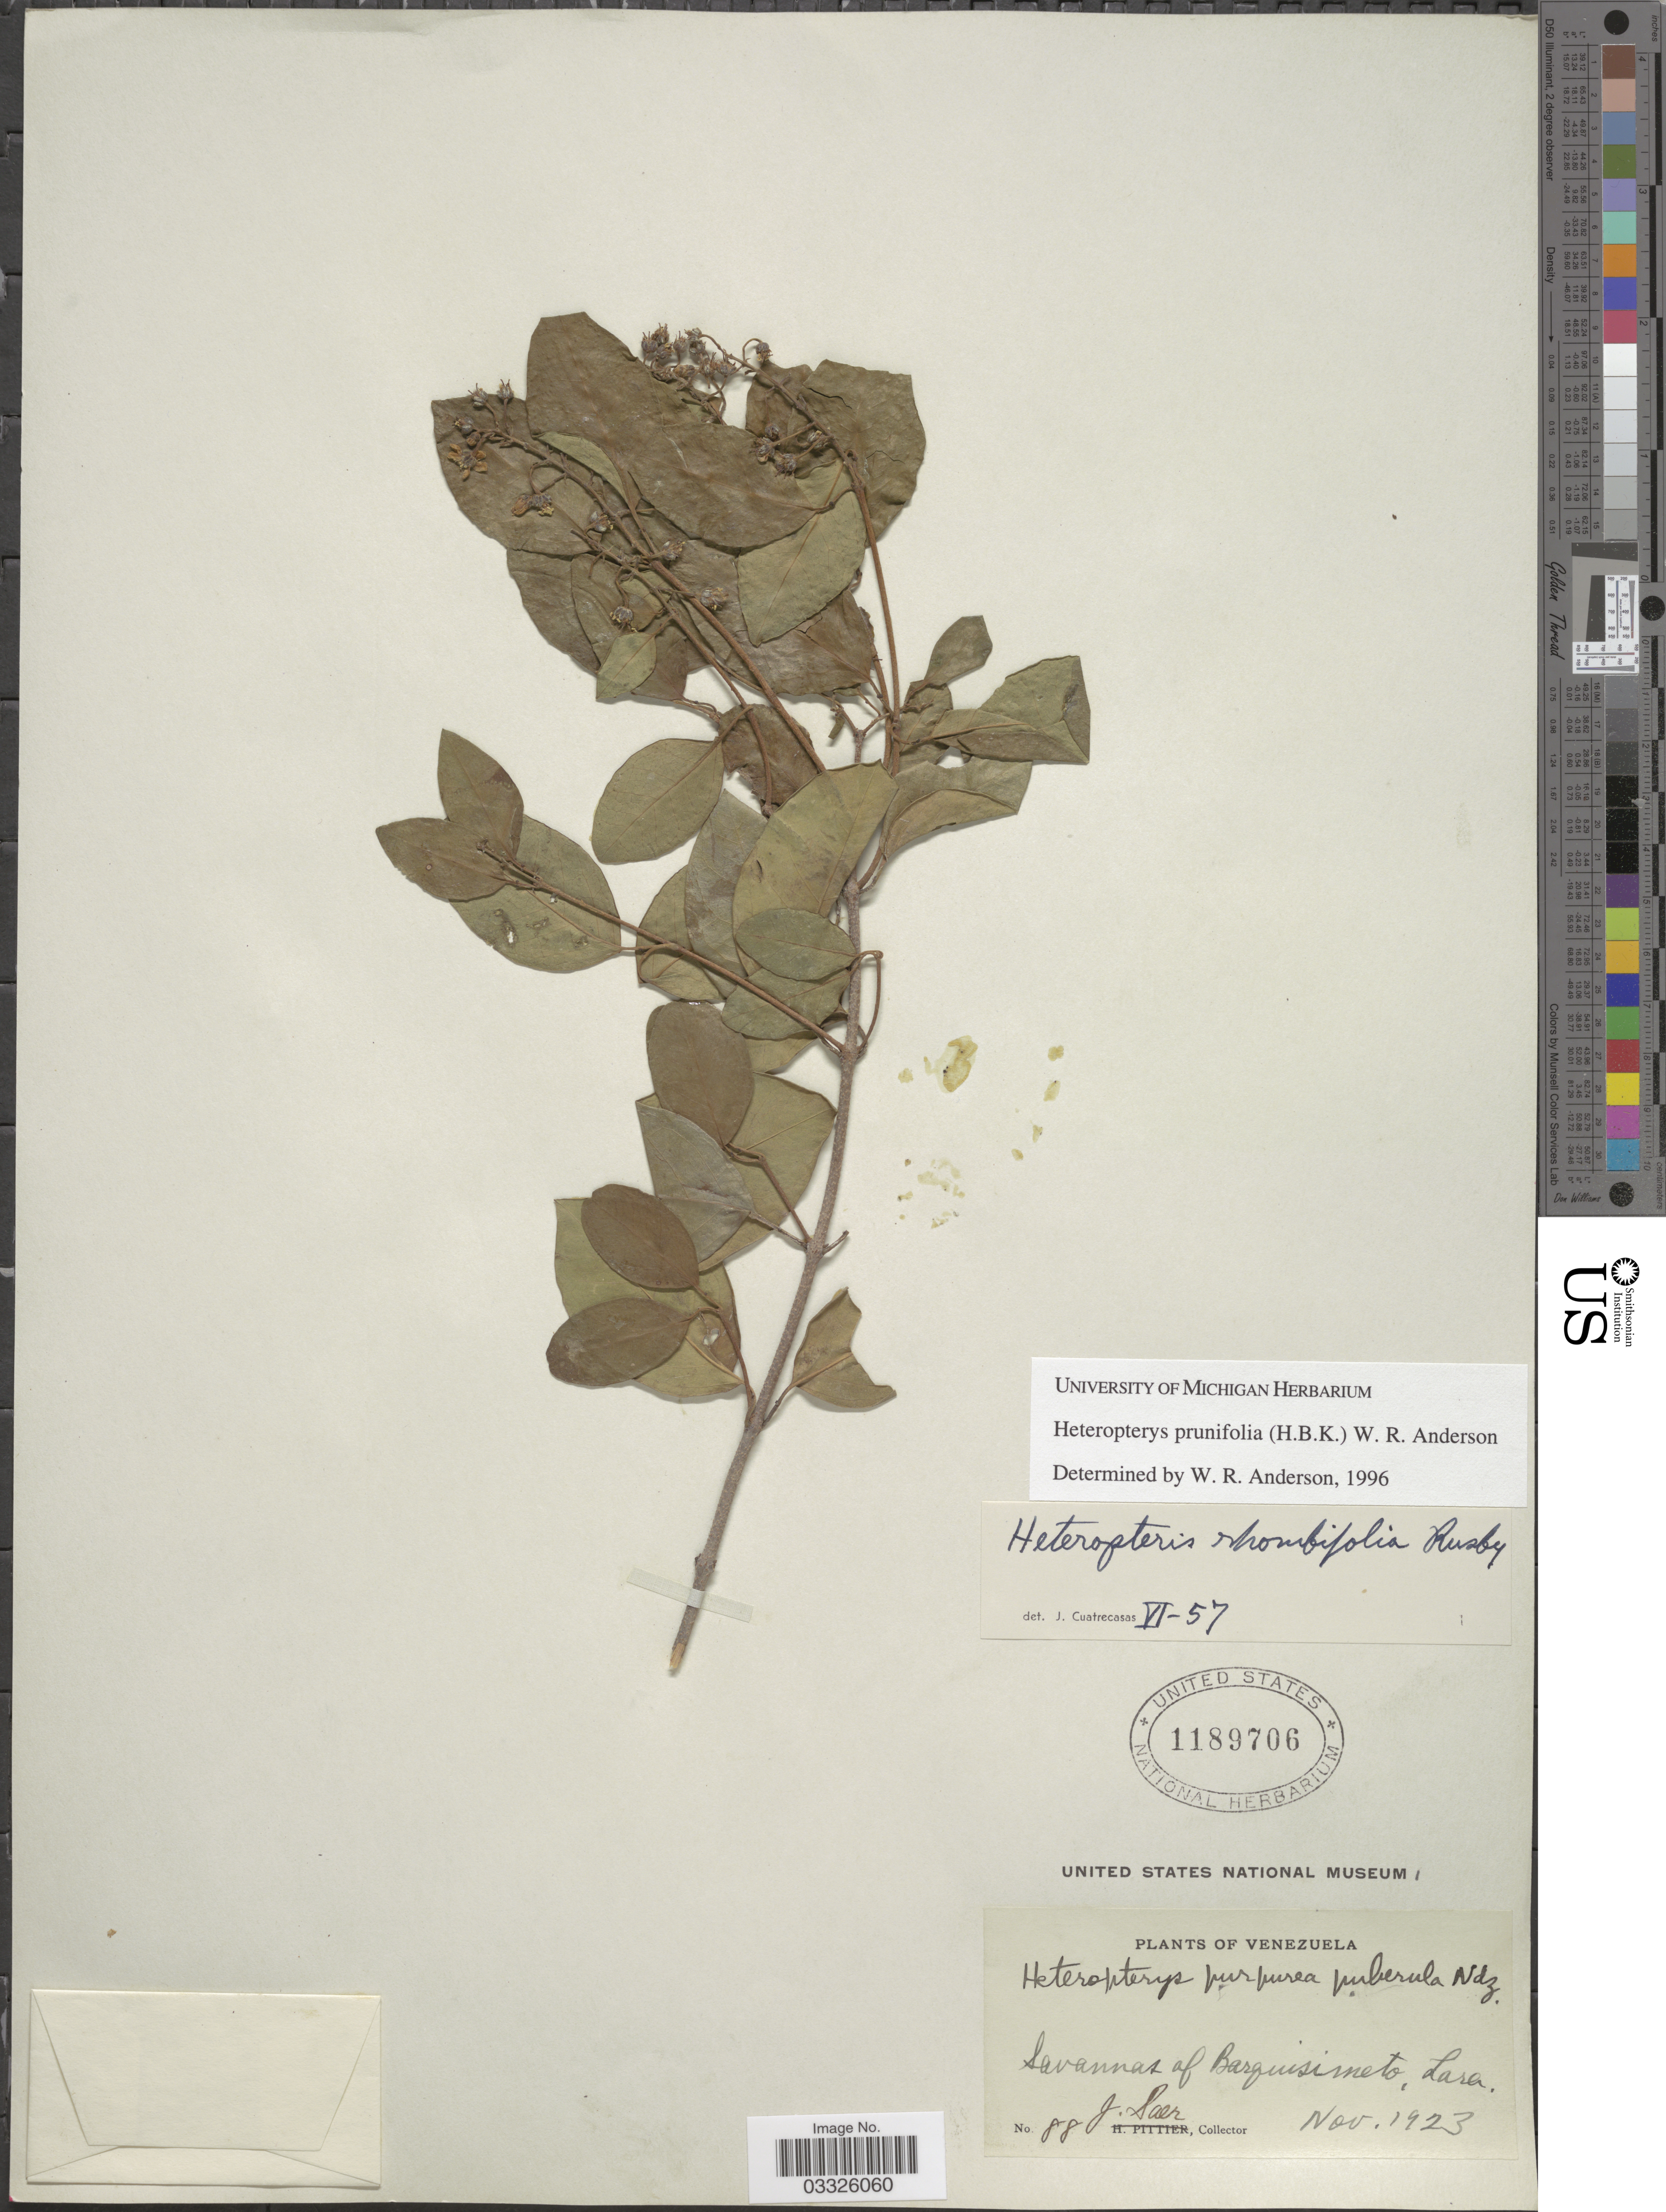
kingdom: Plantae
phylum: Tracheophyta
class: Magnoliopsida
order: Malpighiales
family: Malpighiaceae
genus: Heteropterys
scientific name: Heteropterys prunifolia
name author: (Kunth) W.R. Anderson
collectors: J. Saer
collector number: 88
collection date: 1923-11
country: Venezuela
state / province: Lara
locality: Savannas of Barquisimeto.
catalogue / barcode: US 1189706